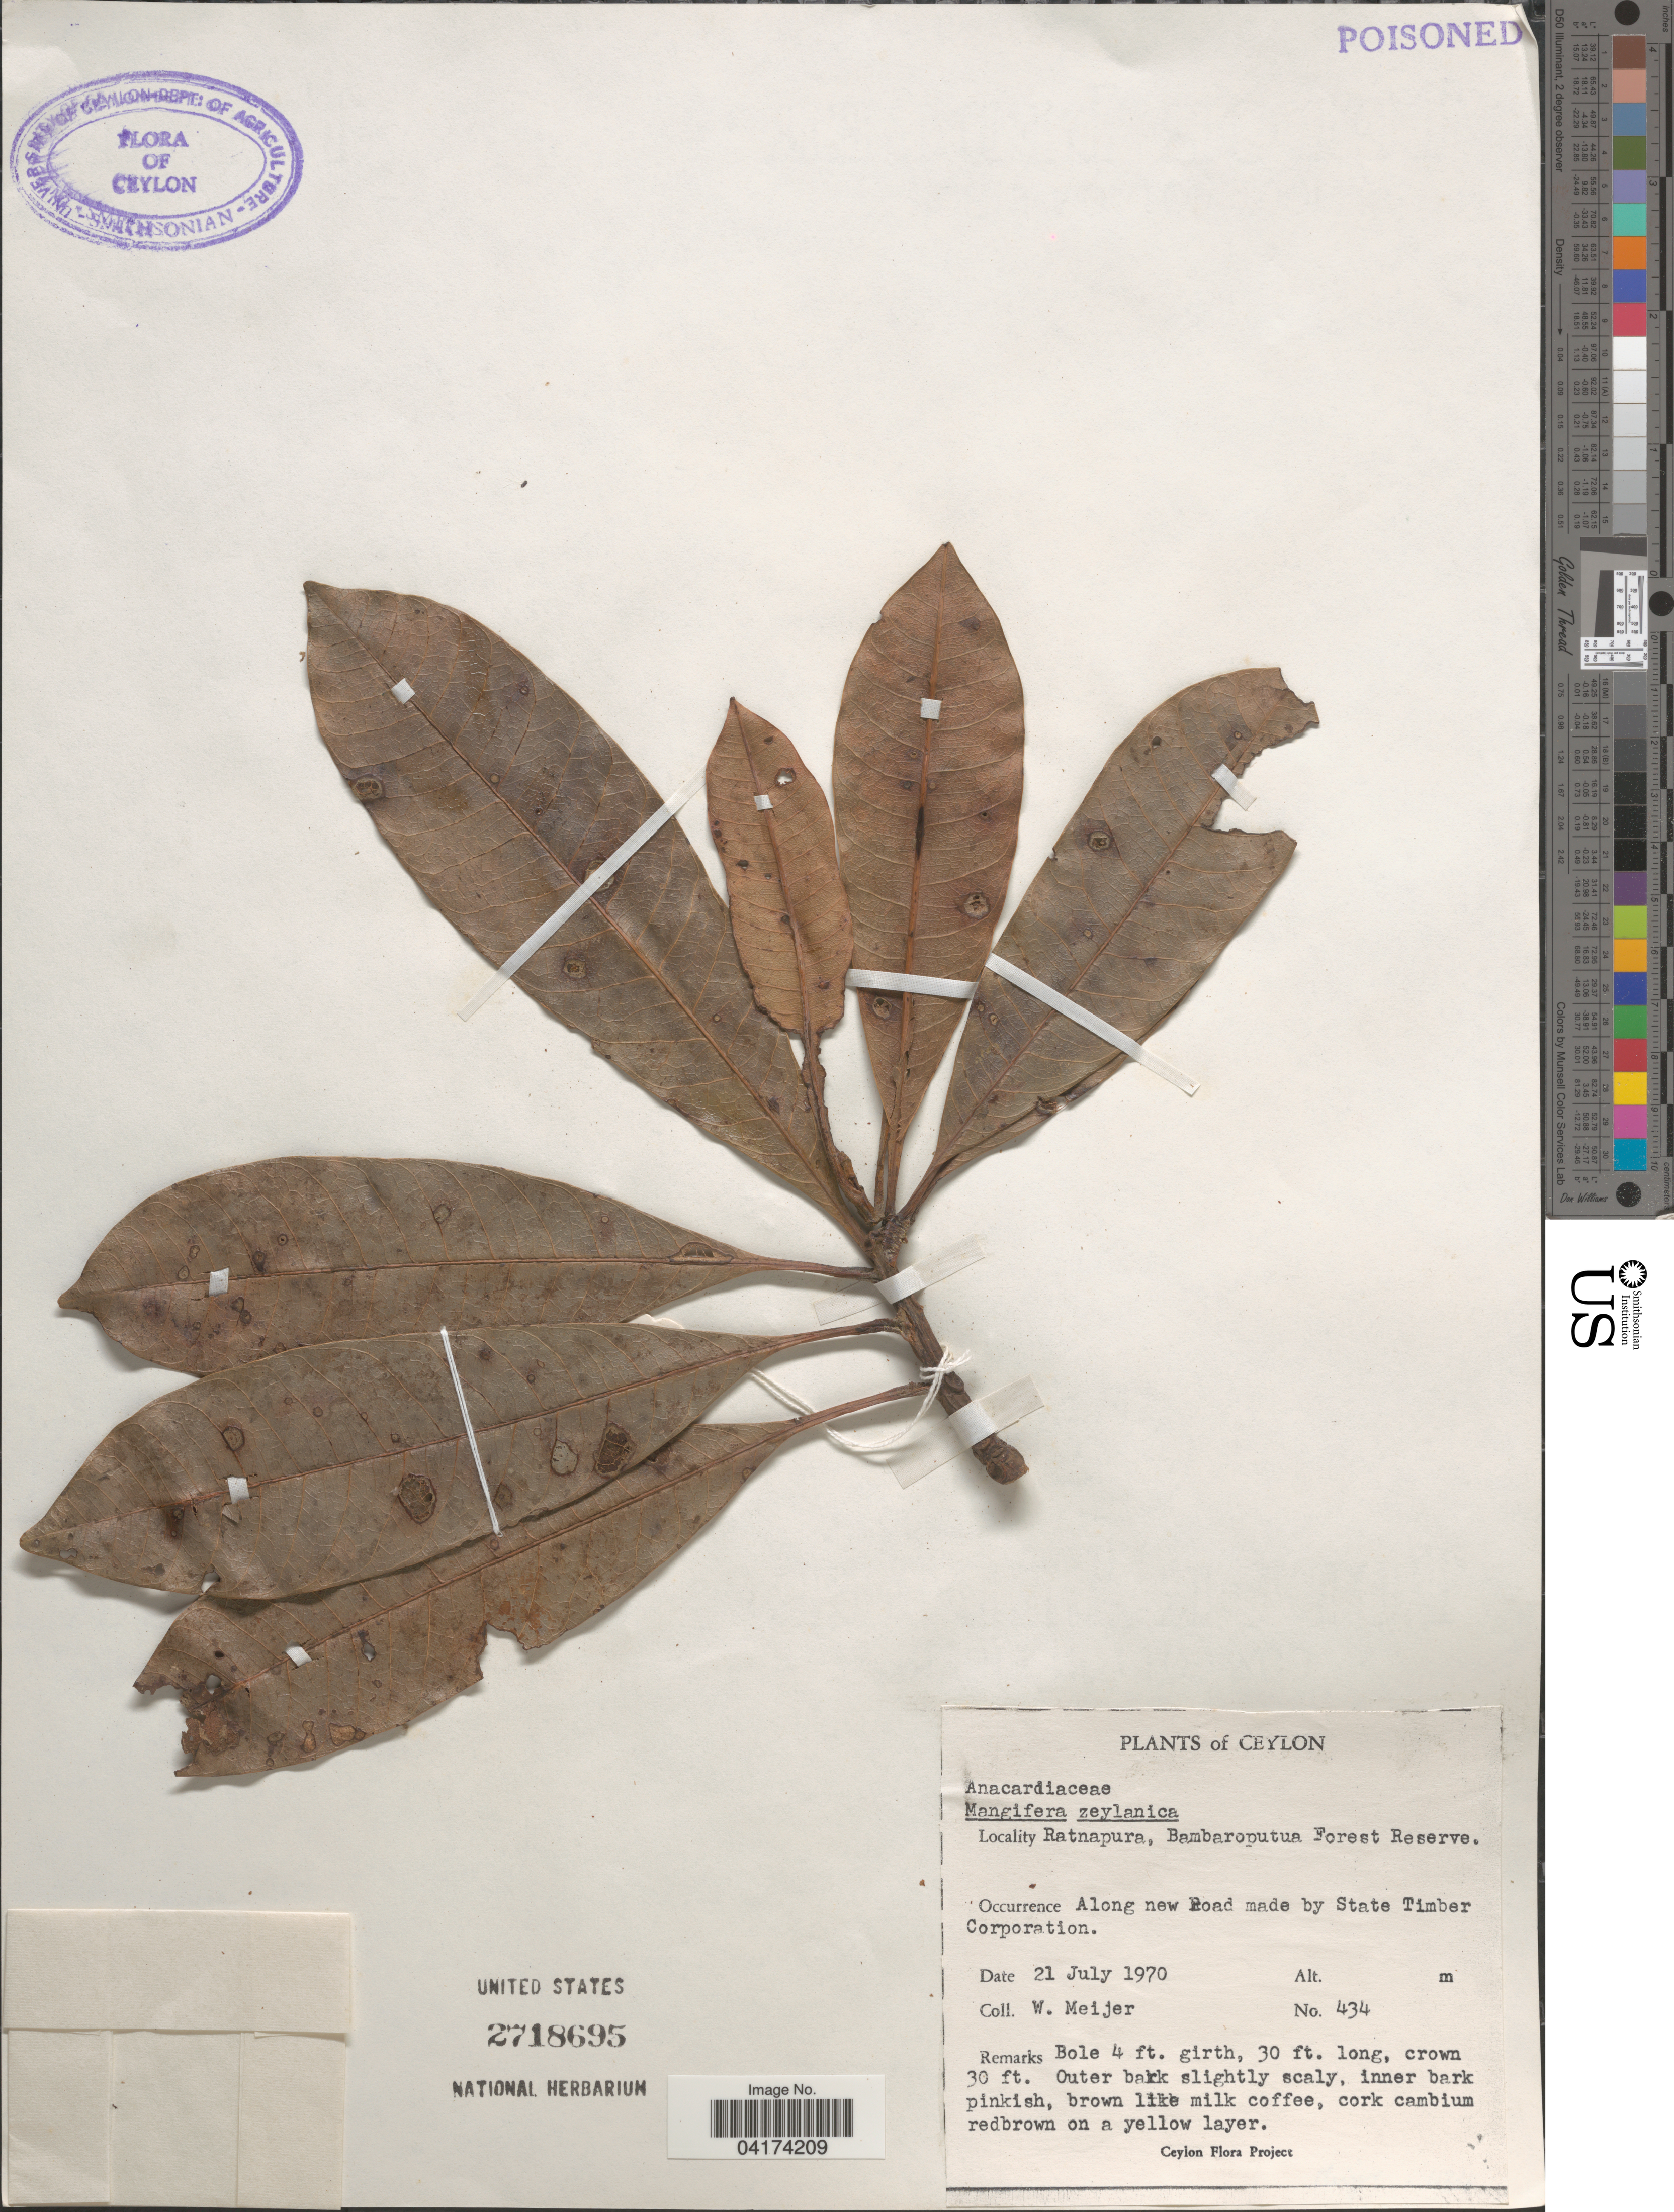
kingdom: Plantae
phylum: Tracheophyta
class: Magnoliopsida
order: Sapindales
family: Anacardiaceae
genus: Mangifera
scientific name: Mangifera zeylanica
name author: (Blume) Hook. f.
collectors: W. Meijer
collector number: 434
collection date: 1970-07-21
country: Sri Lanka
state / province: Sabaragamuwa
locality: Ceylon. Ratnapura, Bambaroputua Forest Reserve. Along new Road made by State Timber Corporation.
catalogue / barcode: US 2718695